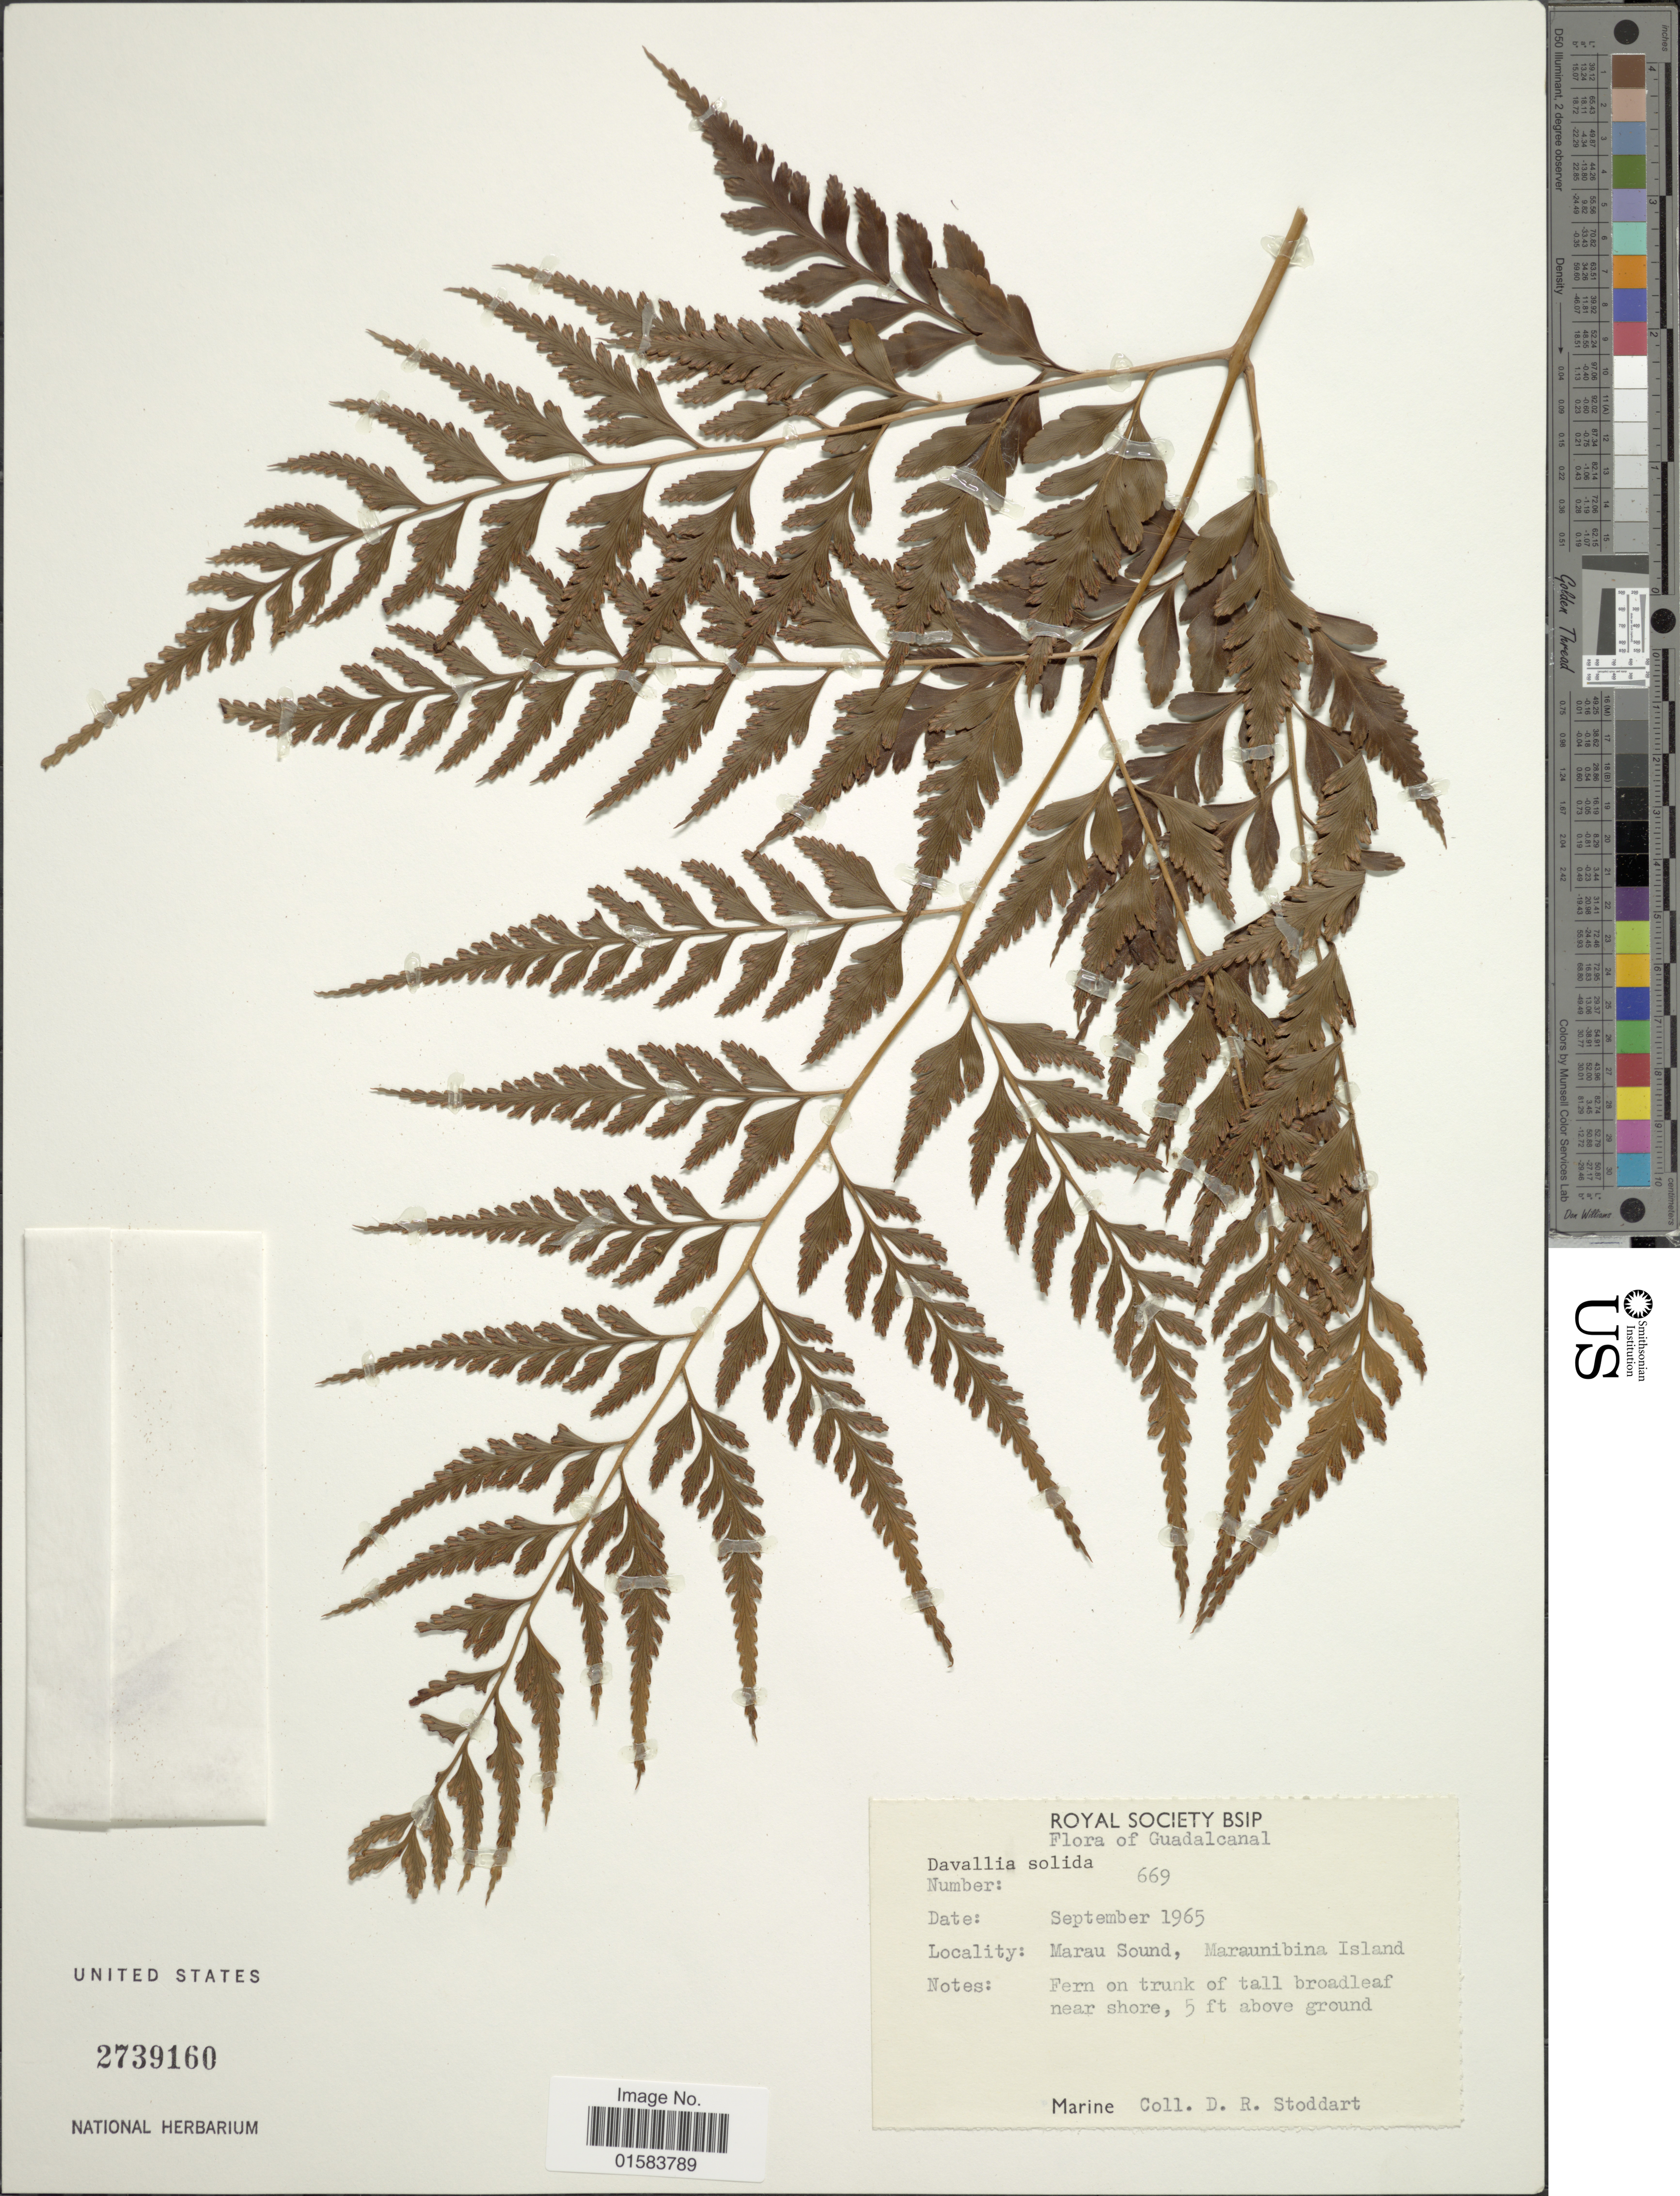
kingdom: Plantae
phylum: Tracheophyta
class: Polypodiopsida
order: Polypodiales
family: Davalliaceae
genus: Davallia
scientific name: Davallia solida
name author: (G. Forst.) Sw.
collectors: D. R. Stoddart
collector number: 669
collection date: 1965-09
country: Solomon Islands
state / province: Solomon Islands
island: Guadalcanal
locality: Guadalcanal, Marau Soung, Maraunibina Island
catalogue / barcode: US 2739160